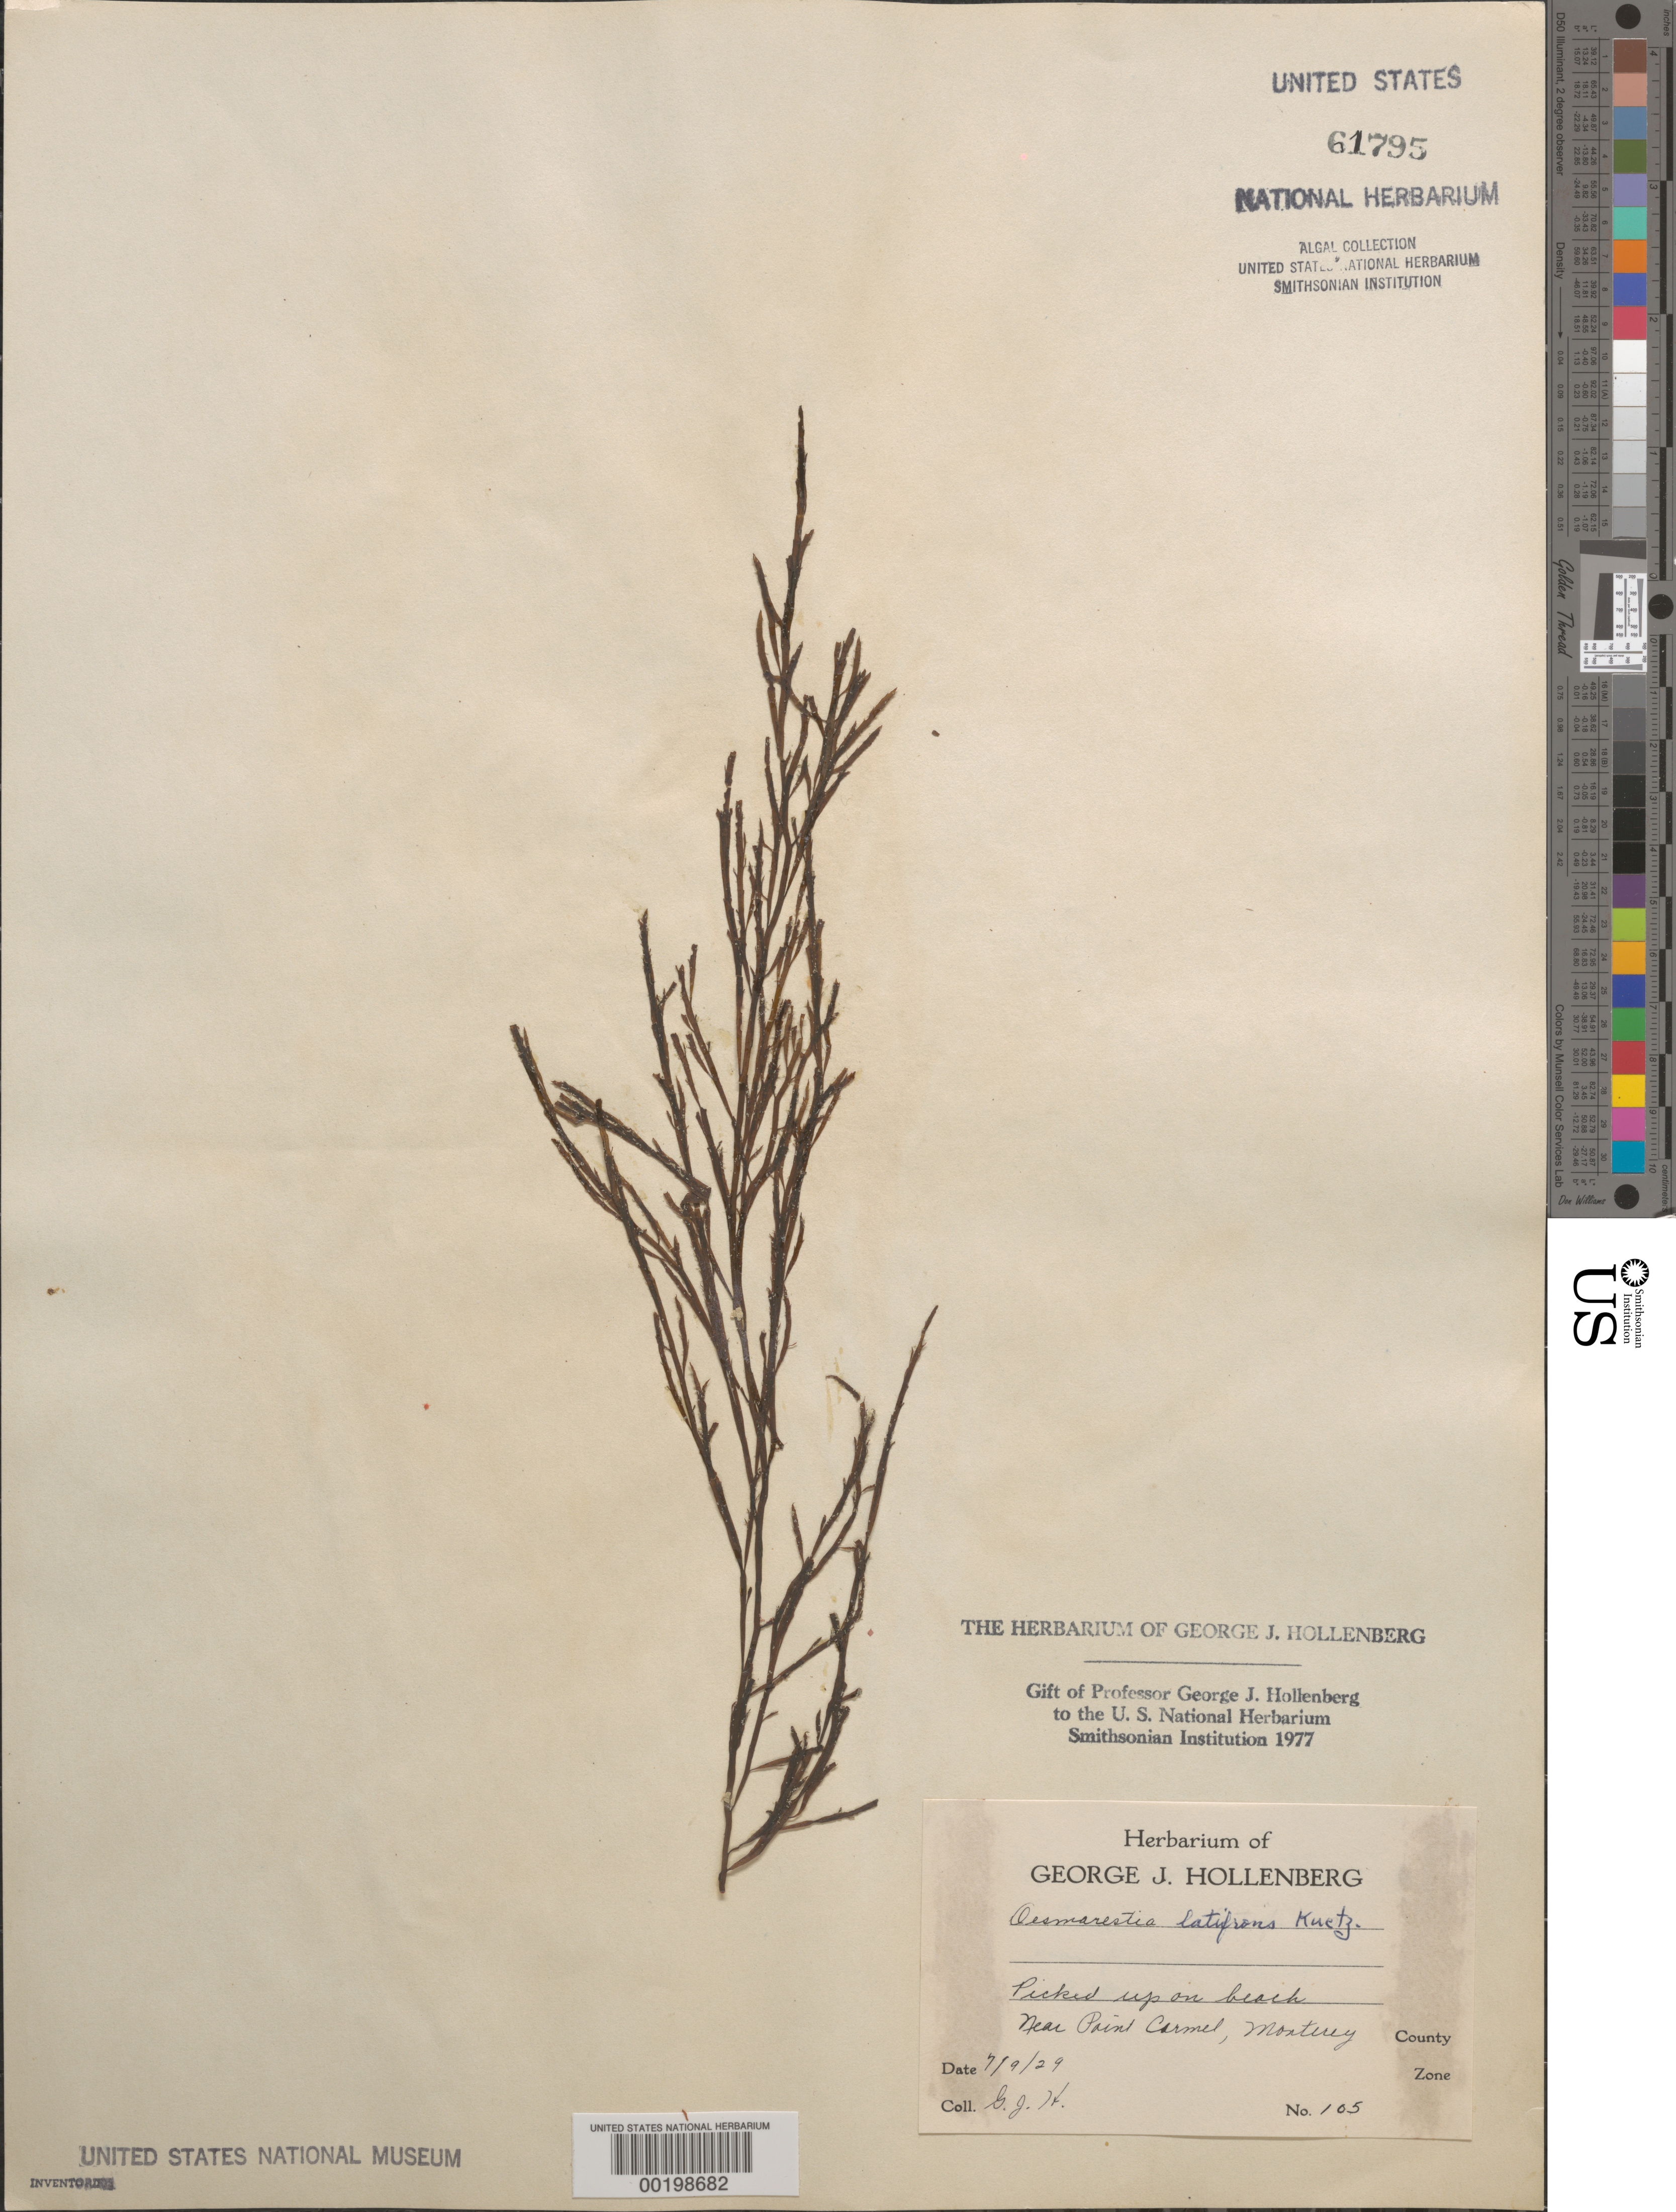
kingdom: Chromista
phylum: Ochrophyta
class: Phaeophyceae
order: Desmarestiales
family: Desmarestiaceae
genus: Desmarestia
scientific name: Desmarestia latifrons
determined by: Hollenberg, George J.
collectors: G. Hollenberg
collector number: GJH 105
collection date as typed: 09 Jul 1929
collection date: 1929-07-09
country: United States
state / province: California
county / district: Monterey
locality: Near Point Carmel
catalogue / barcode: US 61795